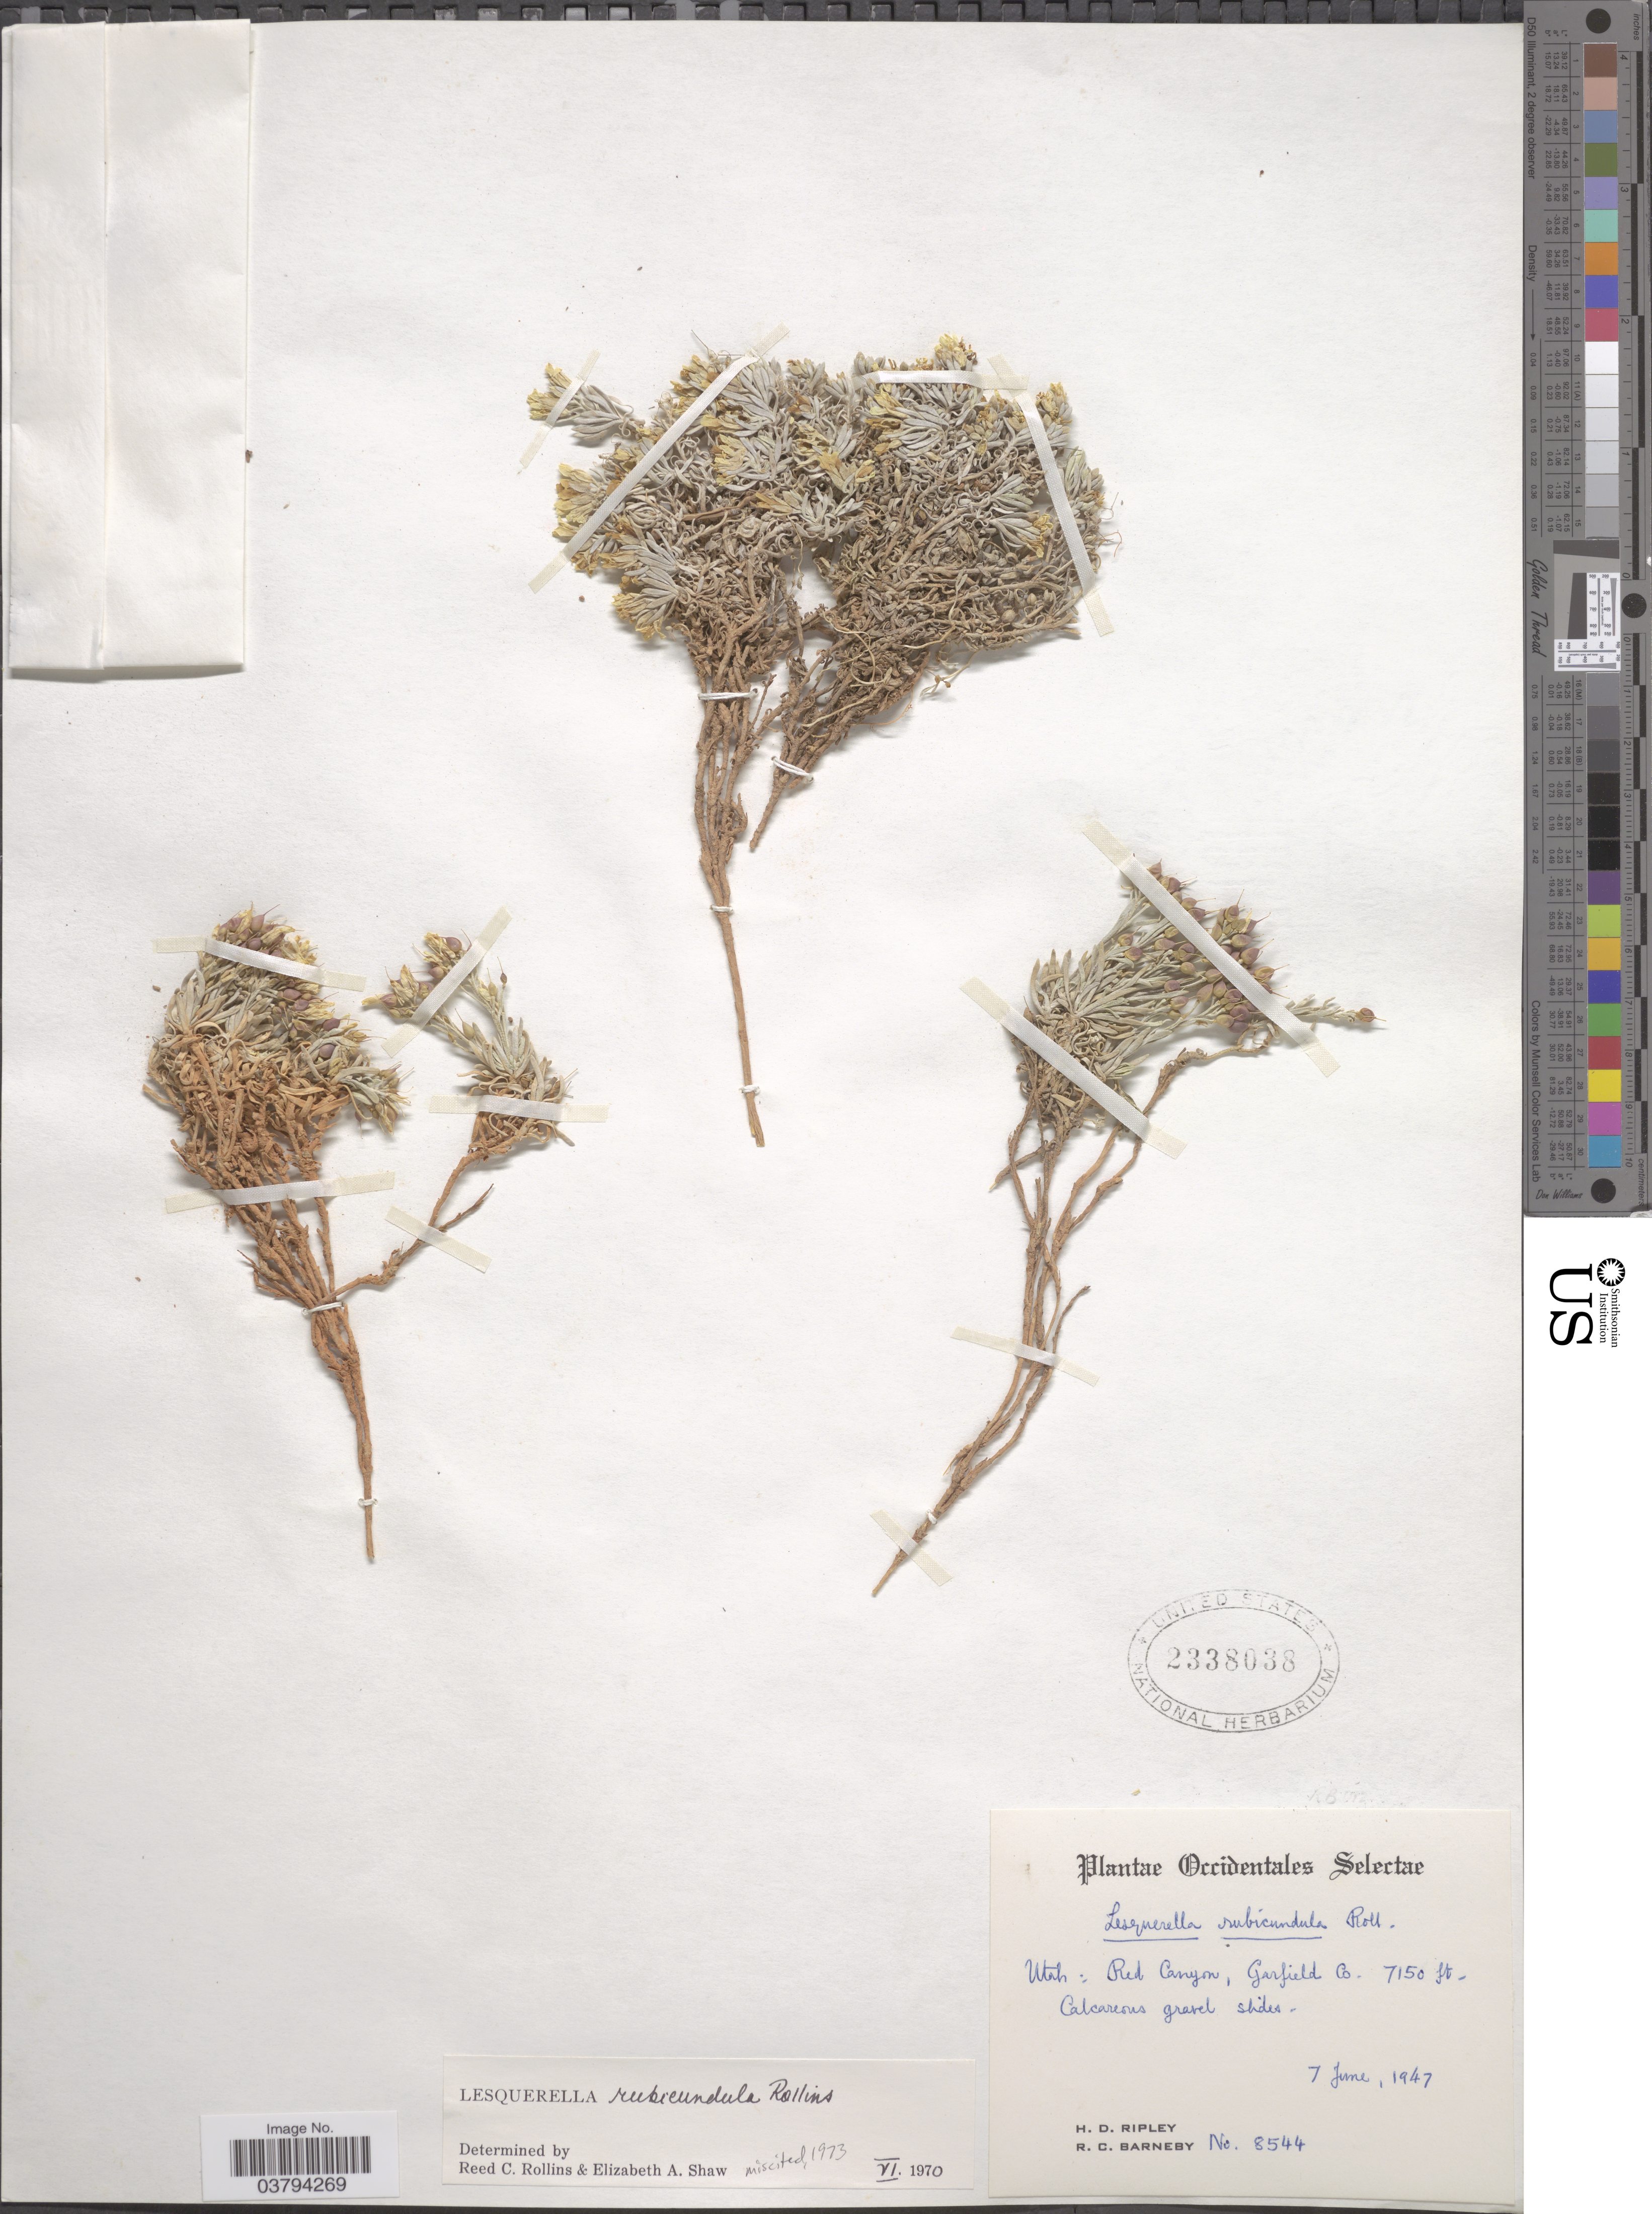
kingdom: Plantae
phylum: Tracheophyta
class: Magnoliopsida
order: Brassicales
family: Brassicaceae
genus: Lesquerella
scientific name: Lesquerella rubicundula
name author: Rollins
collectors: H. Ripley & R. C. Barneby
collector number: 8544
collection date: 1947-06-07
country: United States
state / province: Utah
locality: Occidentales Selectae. Red Canyon, Garfield Co.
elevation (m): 2179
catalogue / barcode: US 2338038